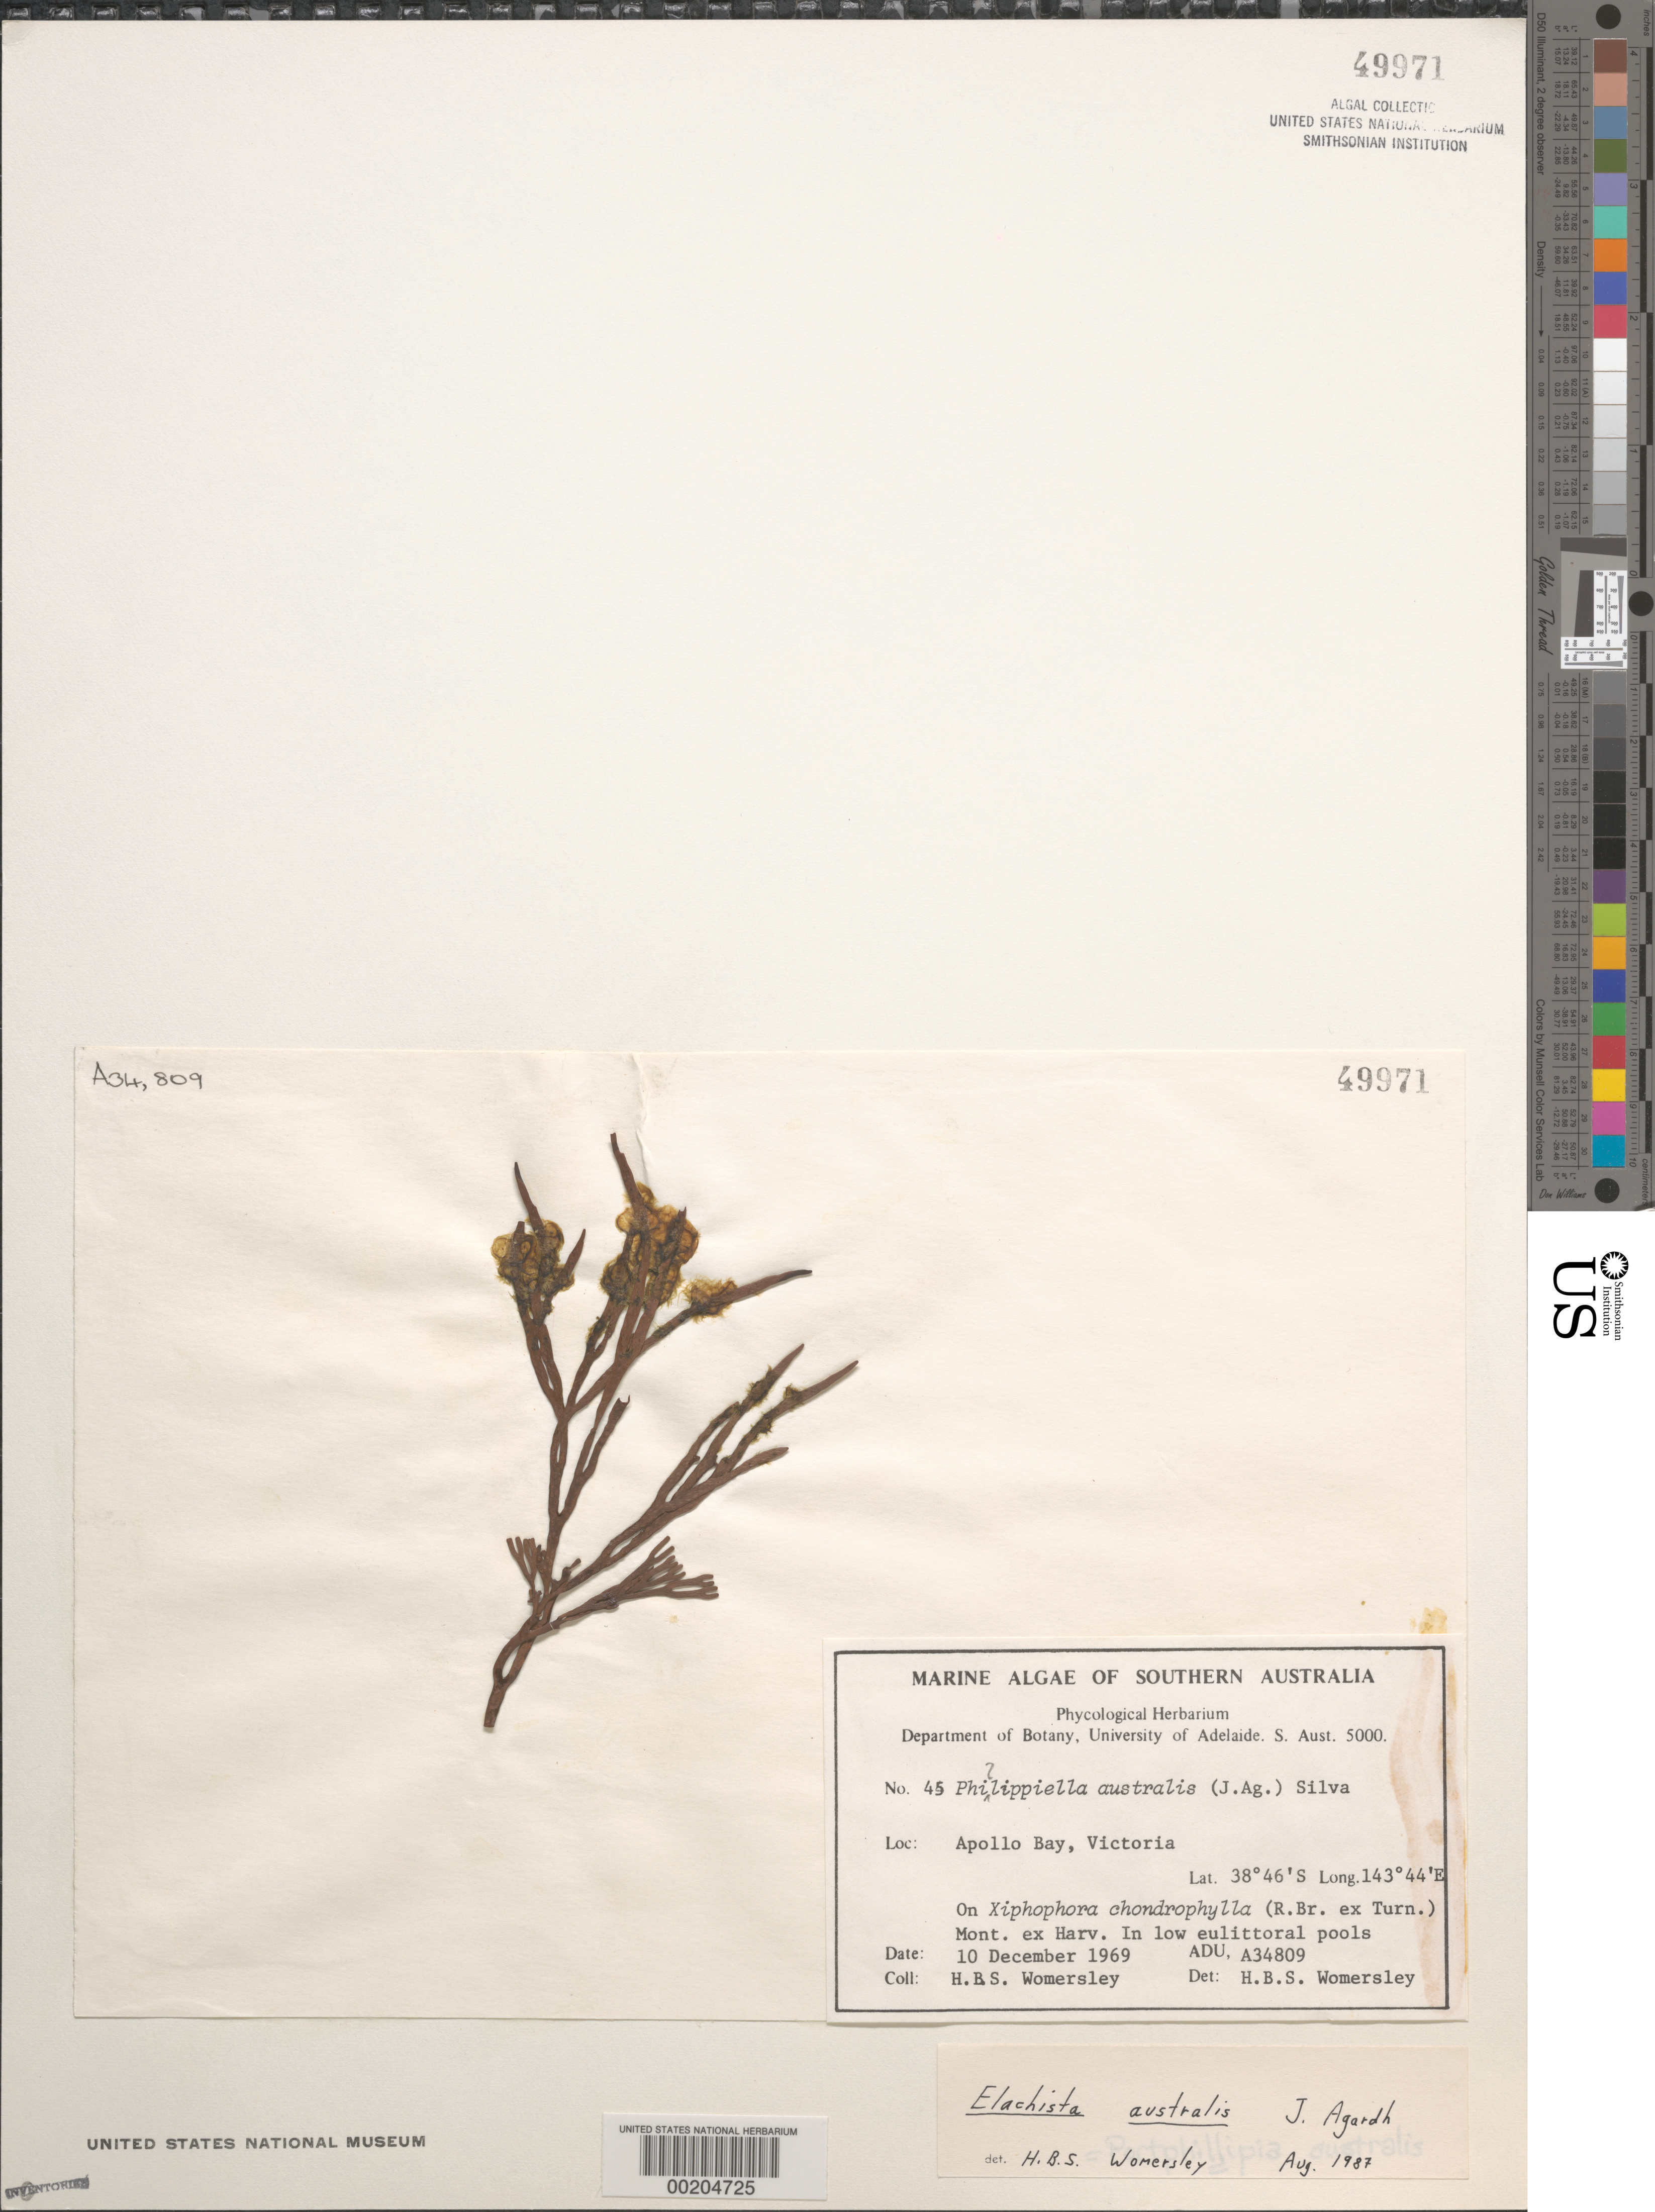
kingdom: Chromista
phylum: Ochrophyta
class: Phaeophyceae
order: Ectocarpales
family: Chordariaceae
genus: Elachista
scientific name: Elachista australis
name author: J. Agardh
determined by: Womersley, H. B. S.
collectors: H. B. S. Womersley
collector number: ADU A34809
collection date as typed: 10 Dec 1969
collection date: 1969-12-10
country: Australia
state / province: Victoria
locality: Apollo bay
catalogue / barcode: US 49971